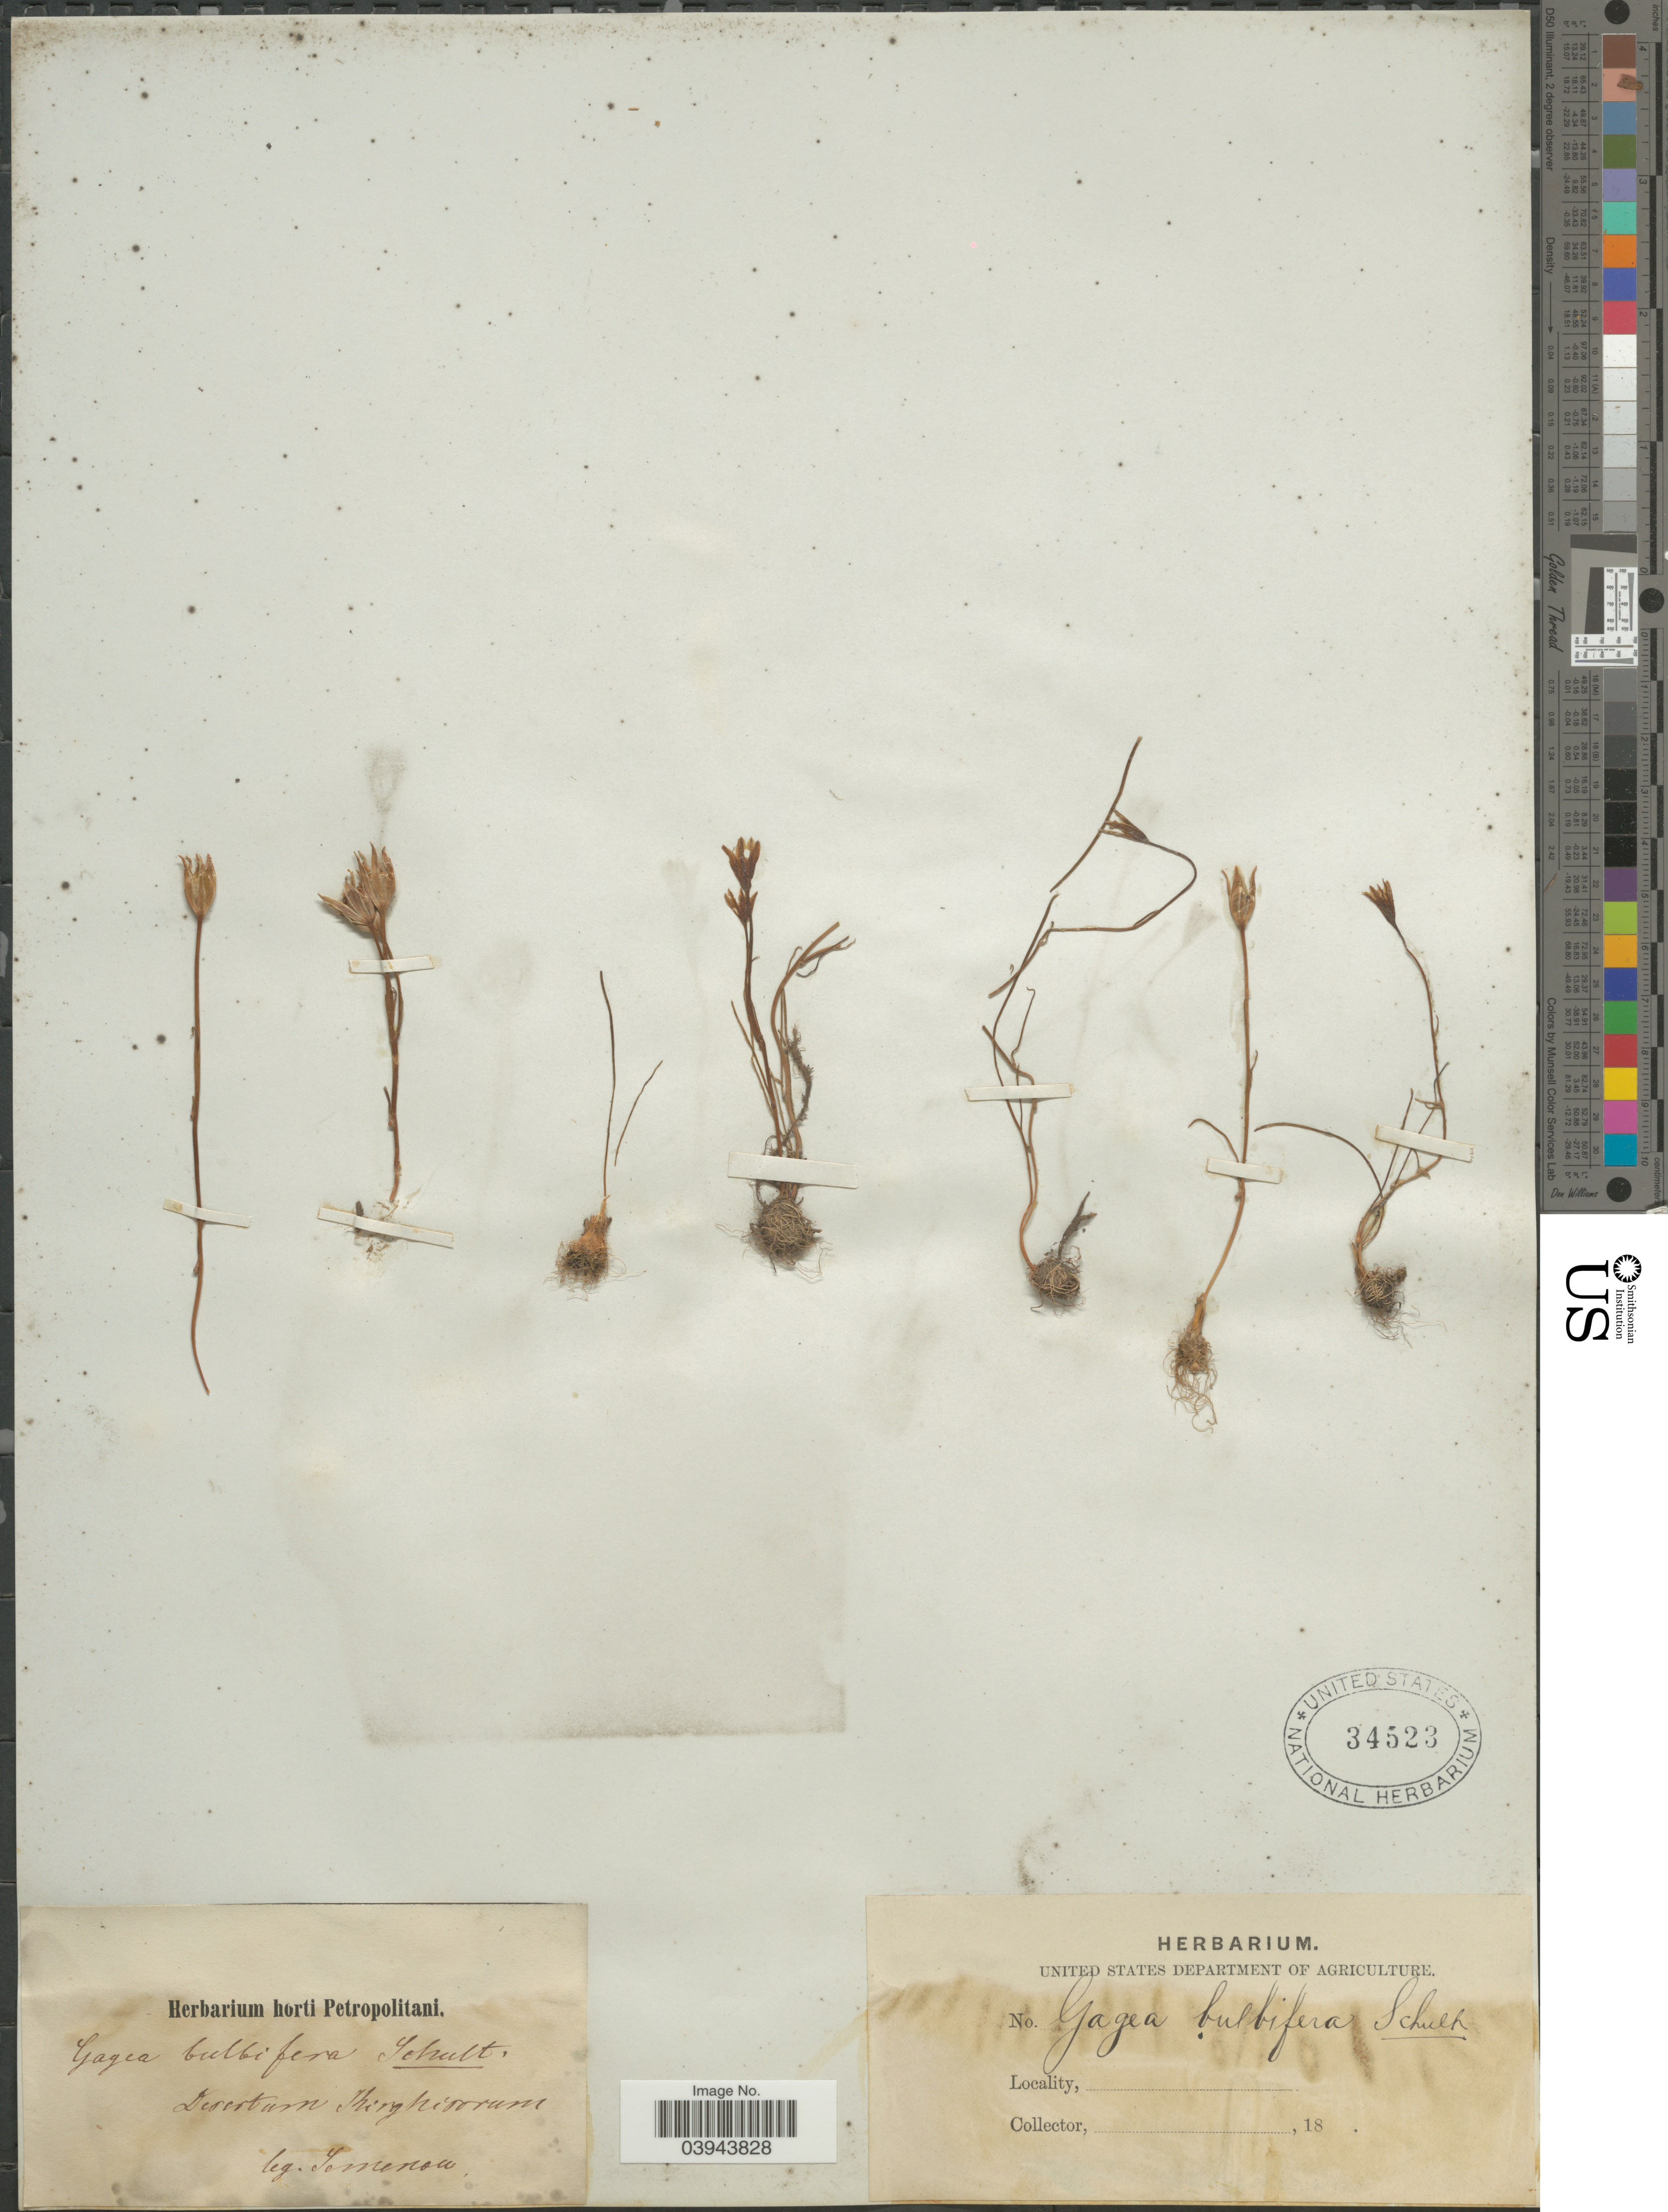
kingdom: Plantae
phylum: Tracheophyta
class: Liliopsida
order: Liliales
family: Liliaceae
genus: Gagea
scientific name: Gagea bulbifera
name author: (Pall.) Salisb.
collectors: P. P. Semenov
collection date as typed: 18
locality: Desertum, Kirghirorum. [interpreted]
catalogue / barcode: US 34523